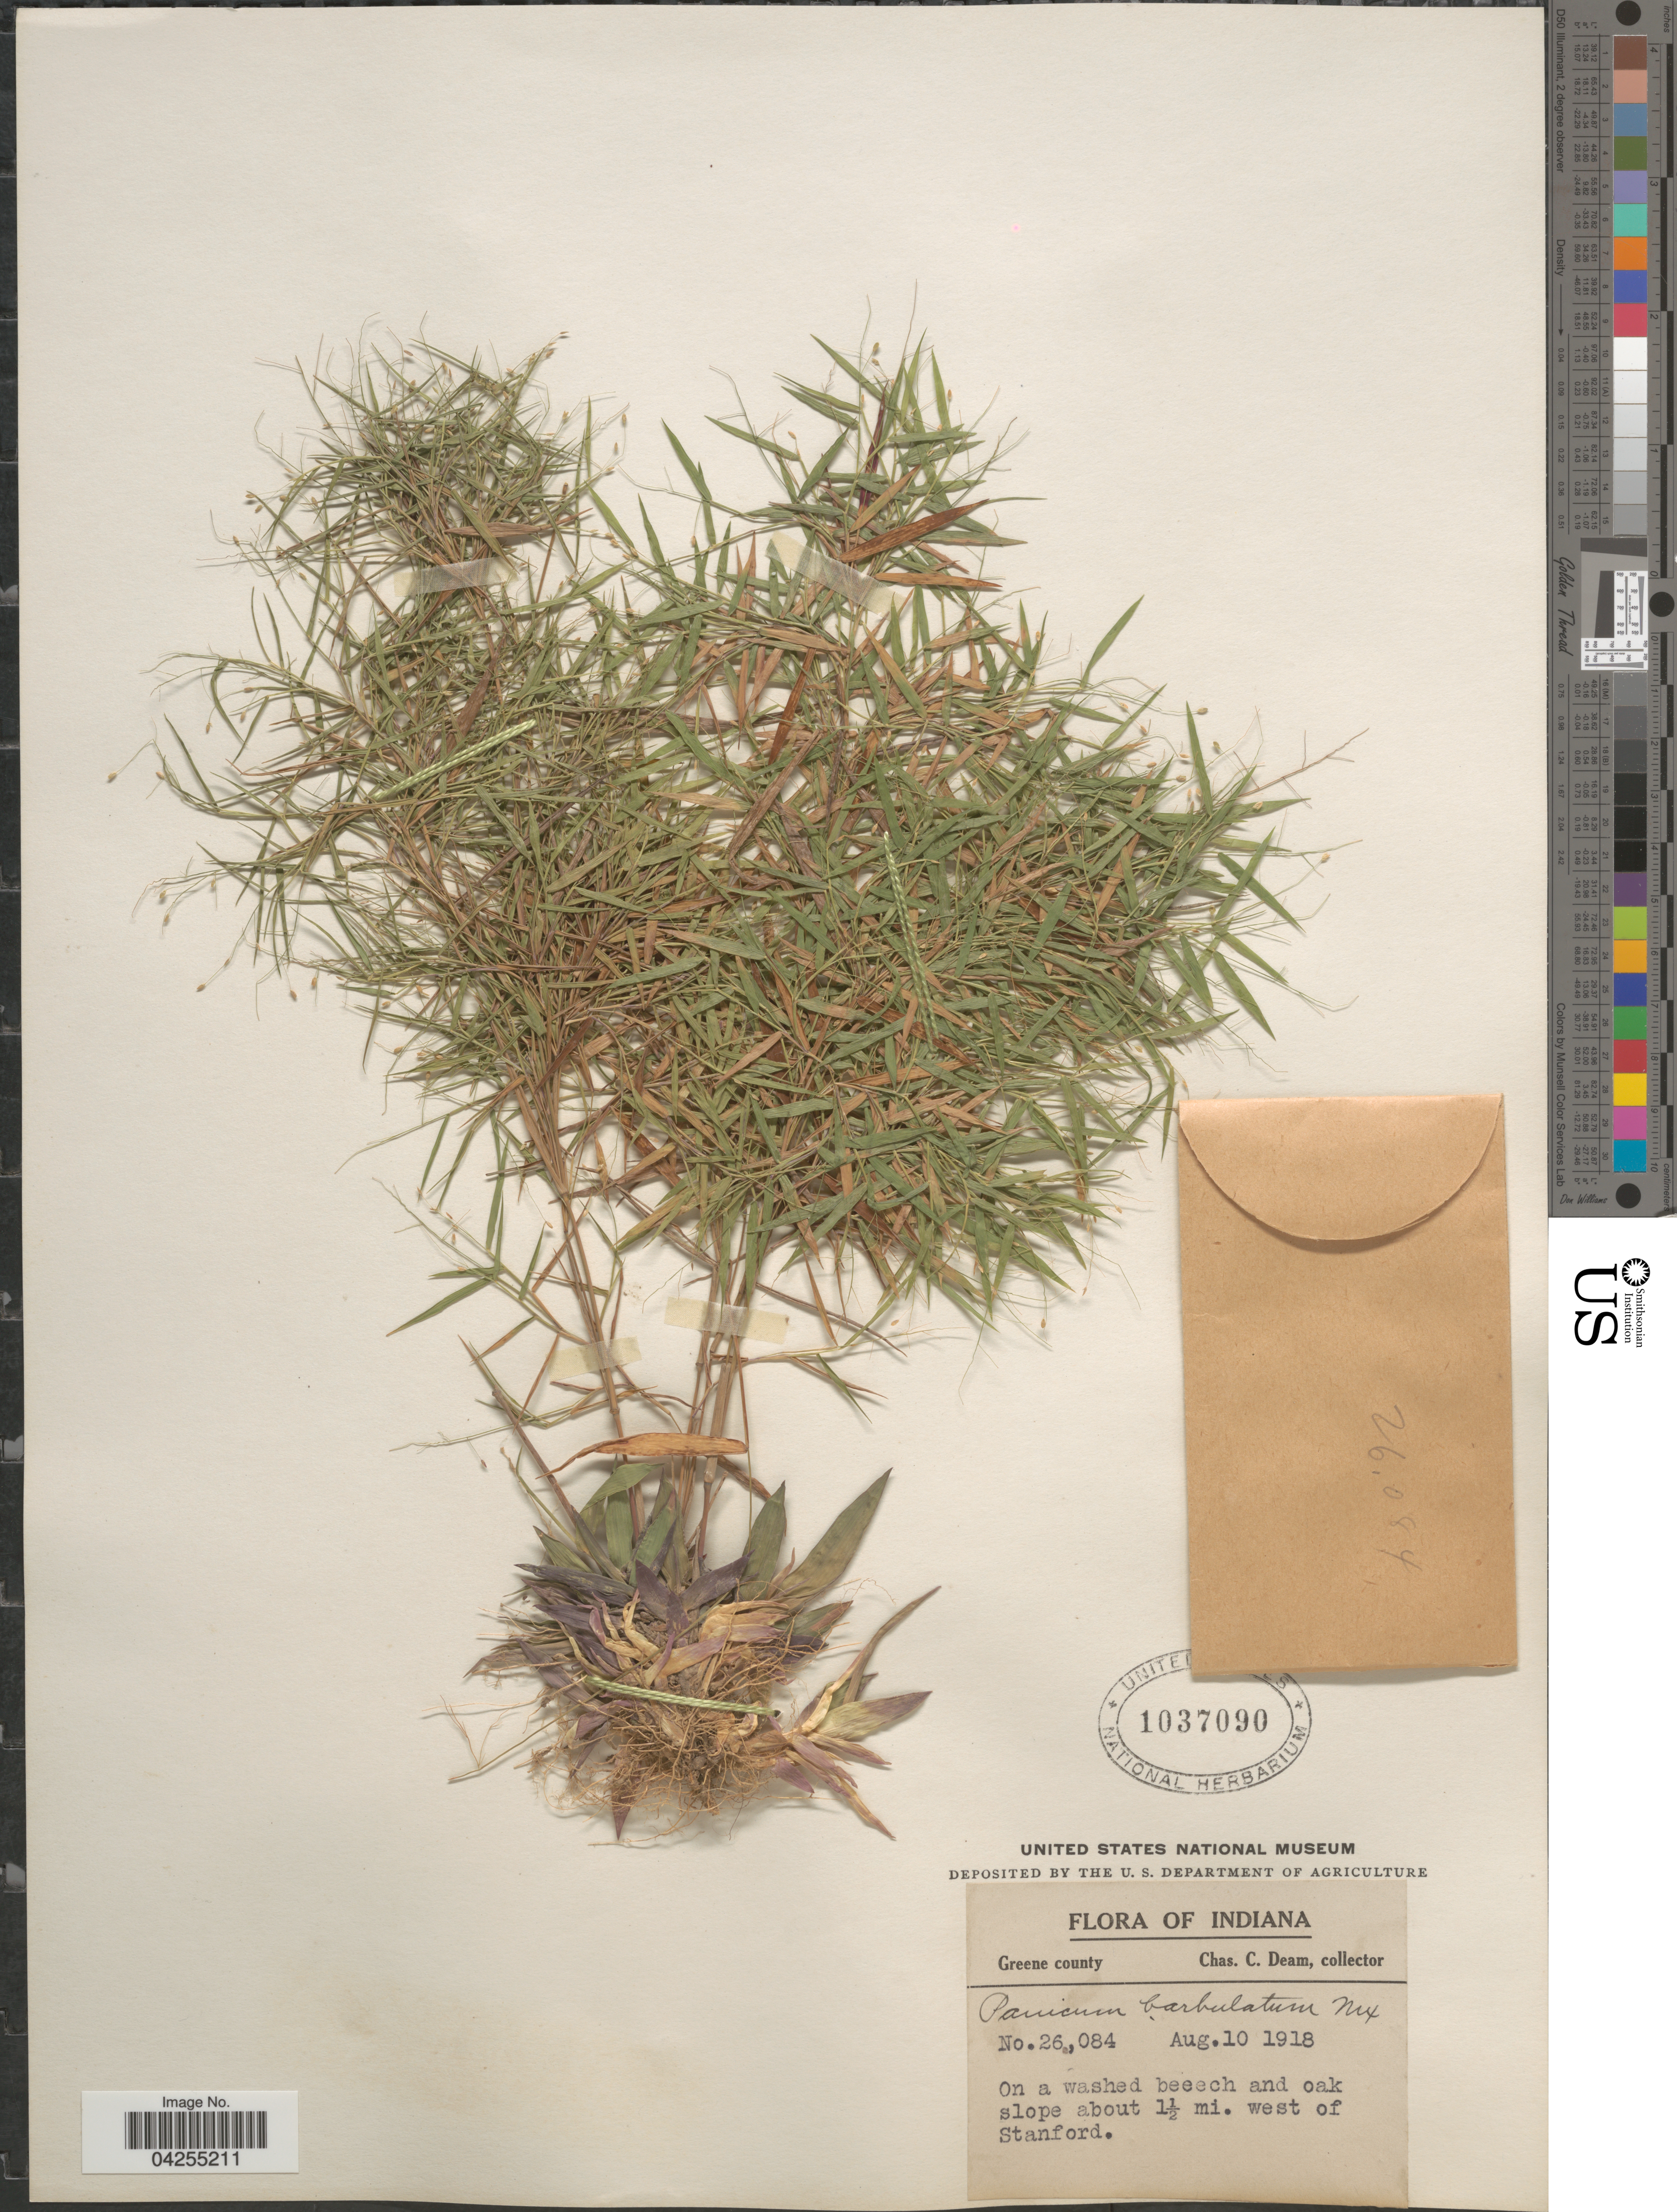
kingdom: Plantae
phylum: Tracheophyta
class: Liliopsida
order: Poales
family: Poaceae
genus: Dichanthelium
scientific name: Dichanthelium dichotomum var. dichotomum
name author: (L.) Gould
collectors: C. C. Deam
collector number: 26084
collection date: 1918-08-10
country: United States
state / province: Indiana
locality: Greene county. On a washed beeech and oak slope about 1 1/2 mi. west of Stanford.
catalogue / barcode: US 1037090